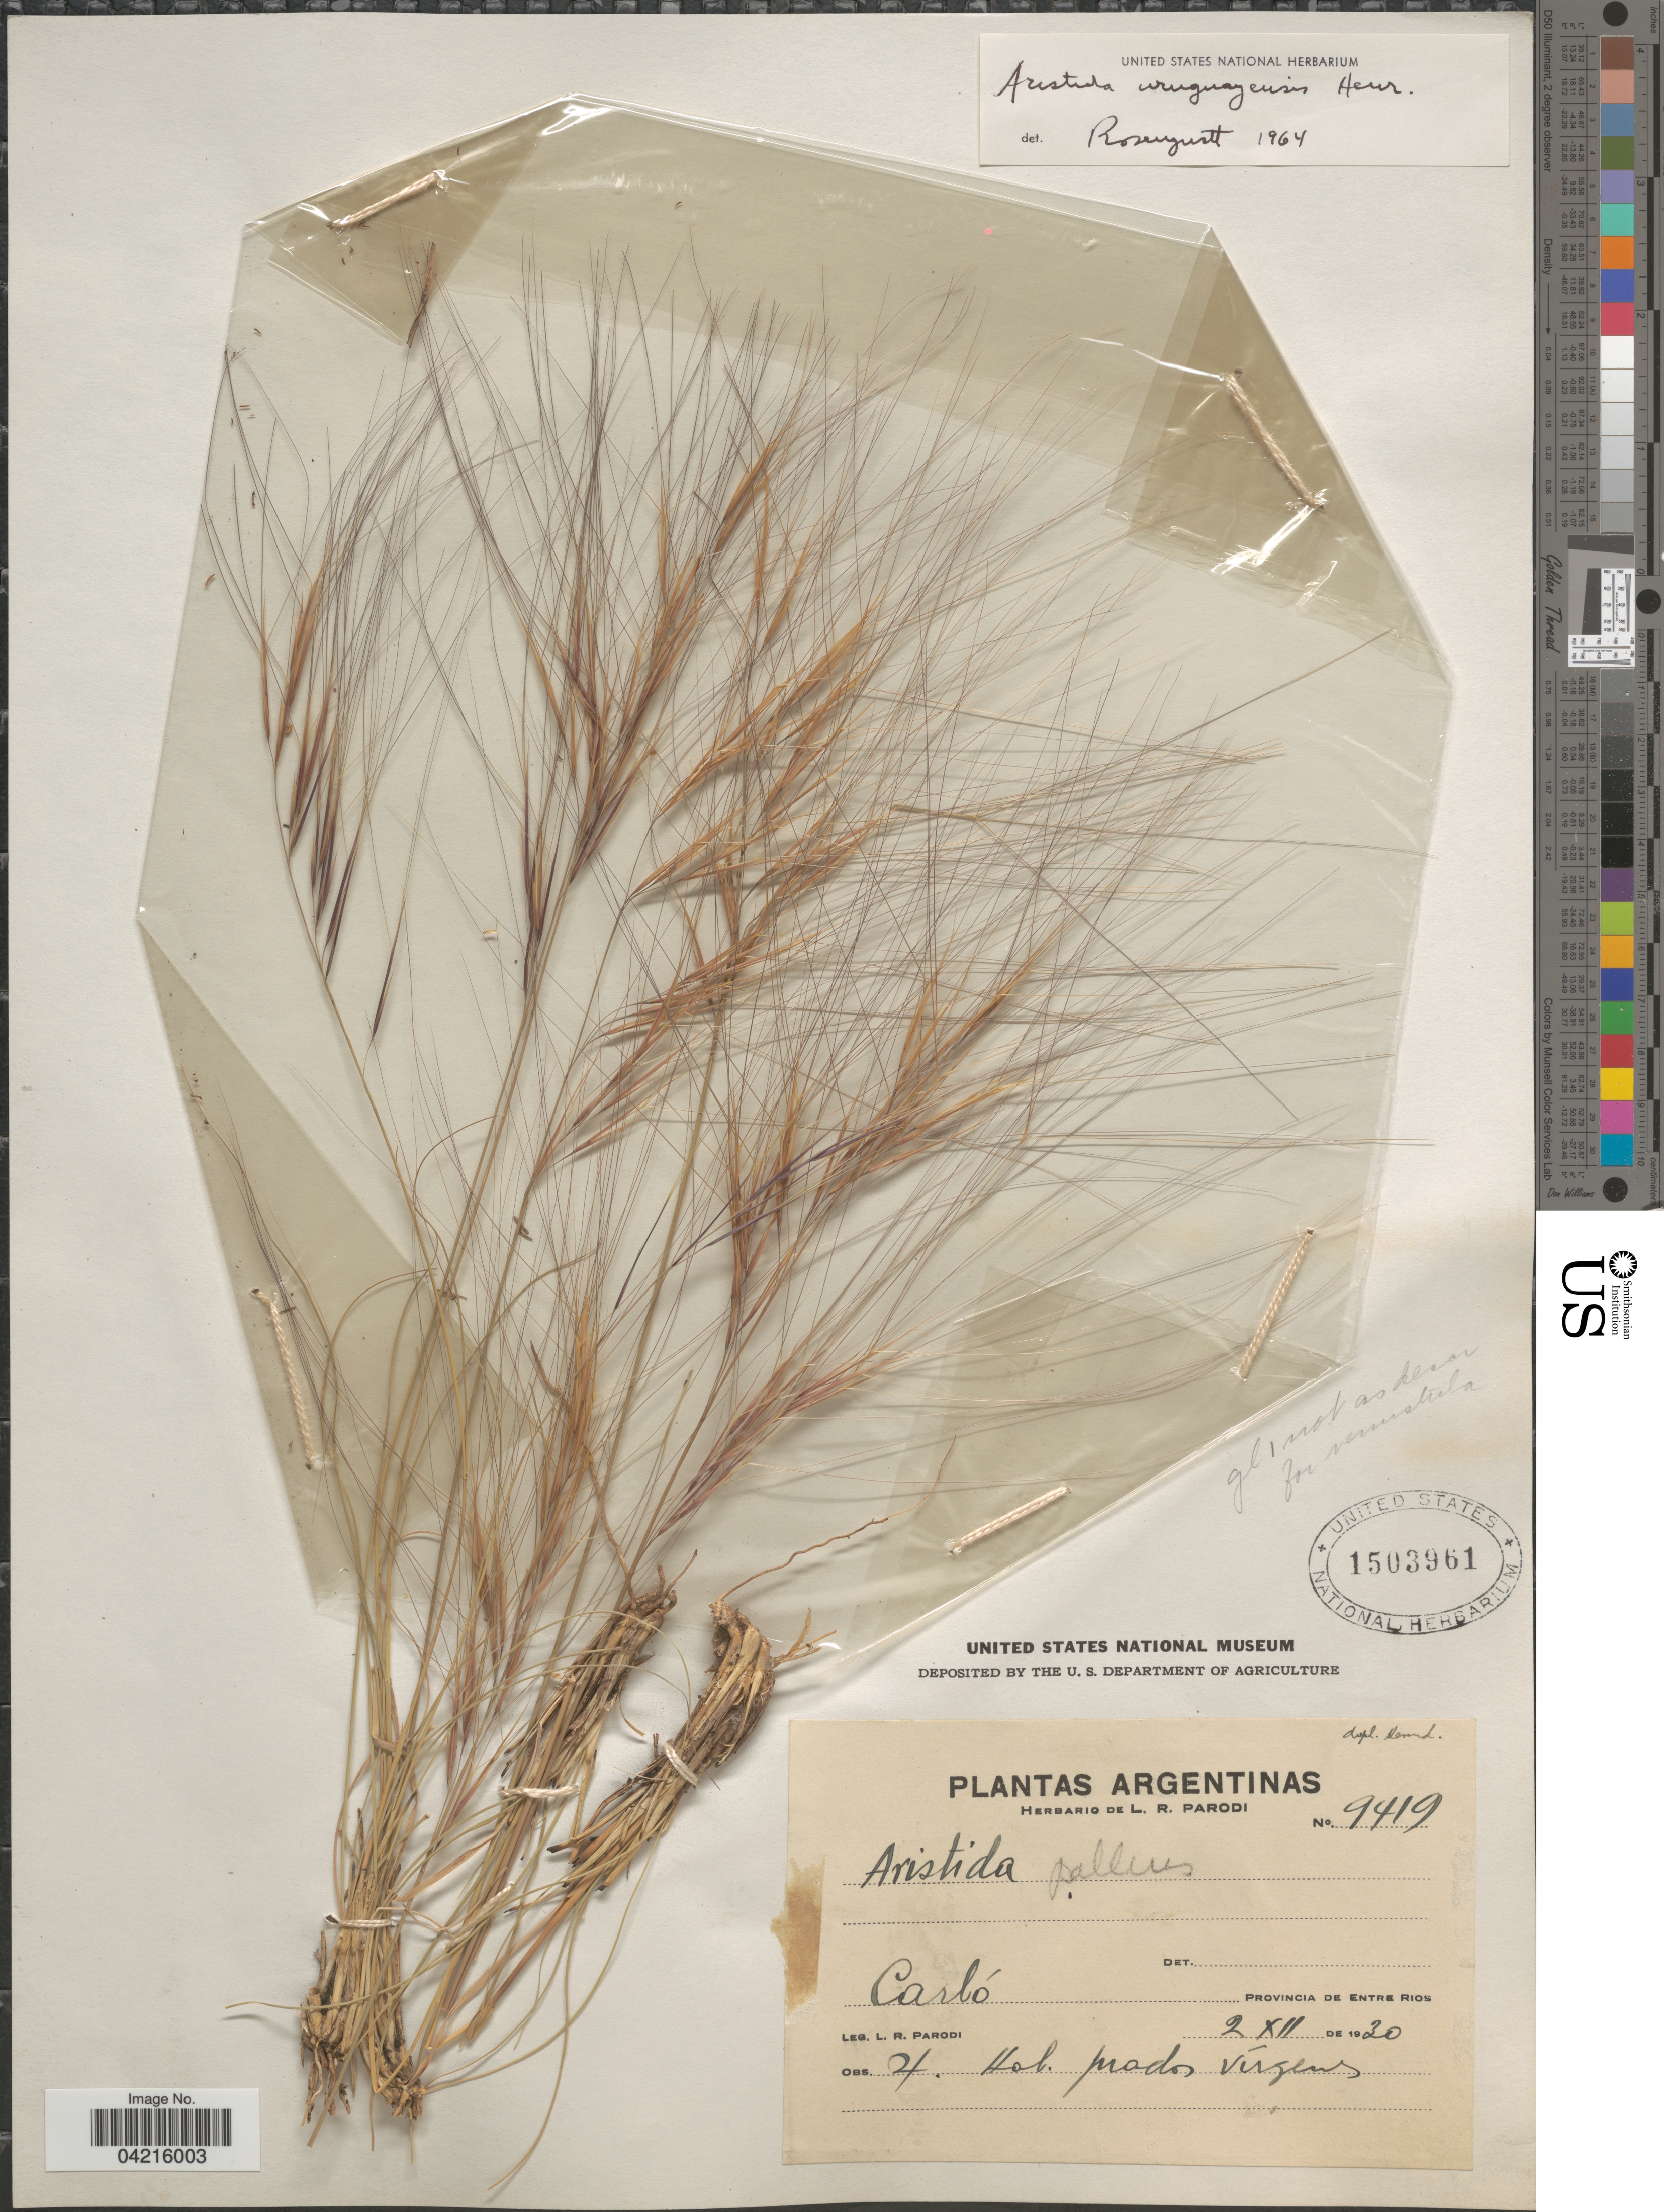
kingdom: Plantae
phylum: Tracheophyta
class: Liliopsida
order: Poales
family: Poaceae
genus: Aristida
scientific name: Aristida uruguayensis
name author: Henr.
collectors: L. R. Parodi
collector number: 9419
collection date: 1930-12-02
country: Argentina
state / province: Entre Rios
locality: Carbó.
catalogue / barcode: US 1503961